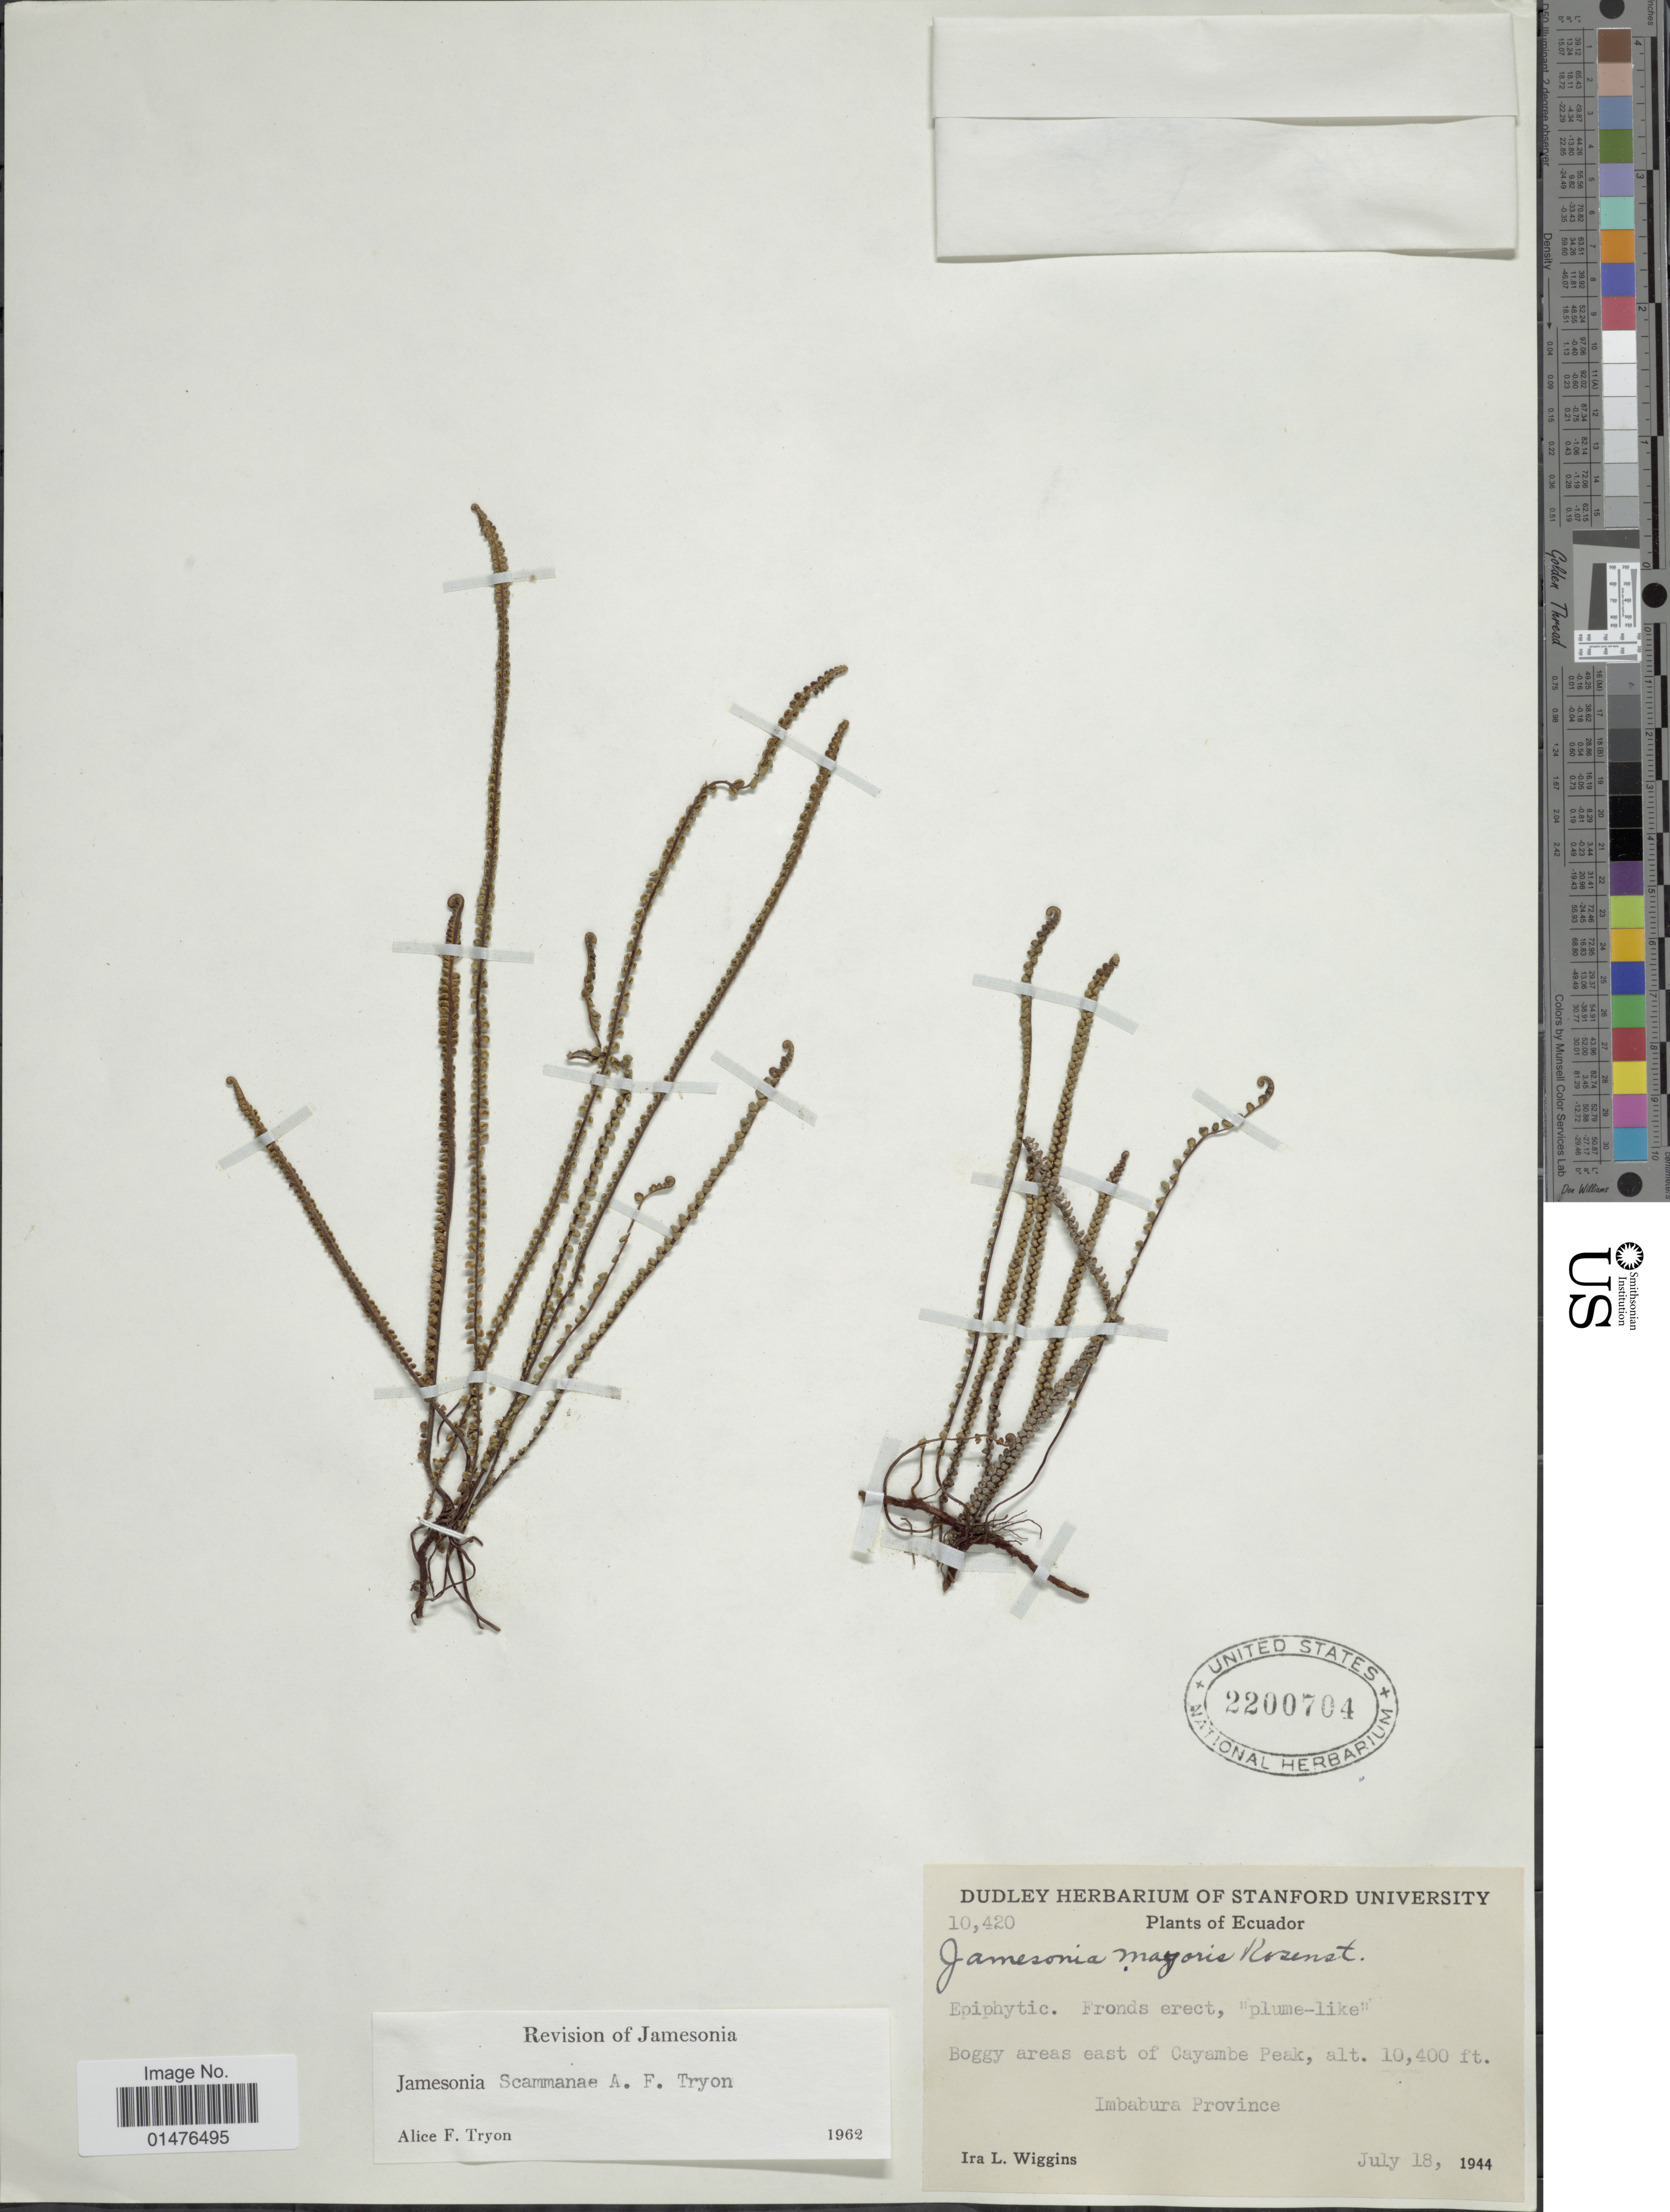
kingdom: Plantae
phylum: Tracheophyta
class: Polypodiopsida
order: Polypodiales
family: Pteridaceae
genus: Jamesonia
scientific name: Jamesonia scammanae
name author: A.F. Tryon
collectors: I. L. Wiggins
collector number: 10420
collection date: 1944-07-18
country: Ecuador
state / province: Imbabura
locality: Boggy areas east of Cayambe Peak. Imbabura Province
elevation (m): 3170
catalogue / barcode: US 2200704